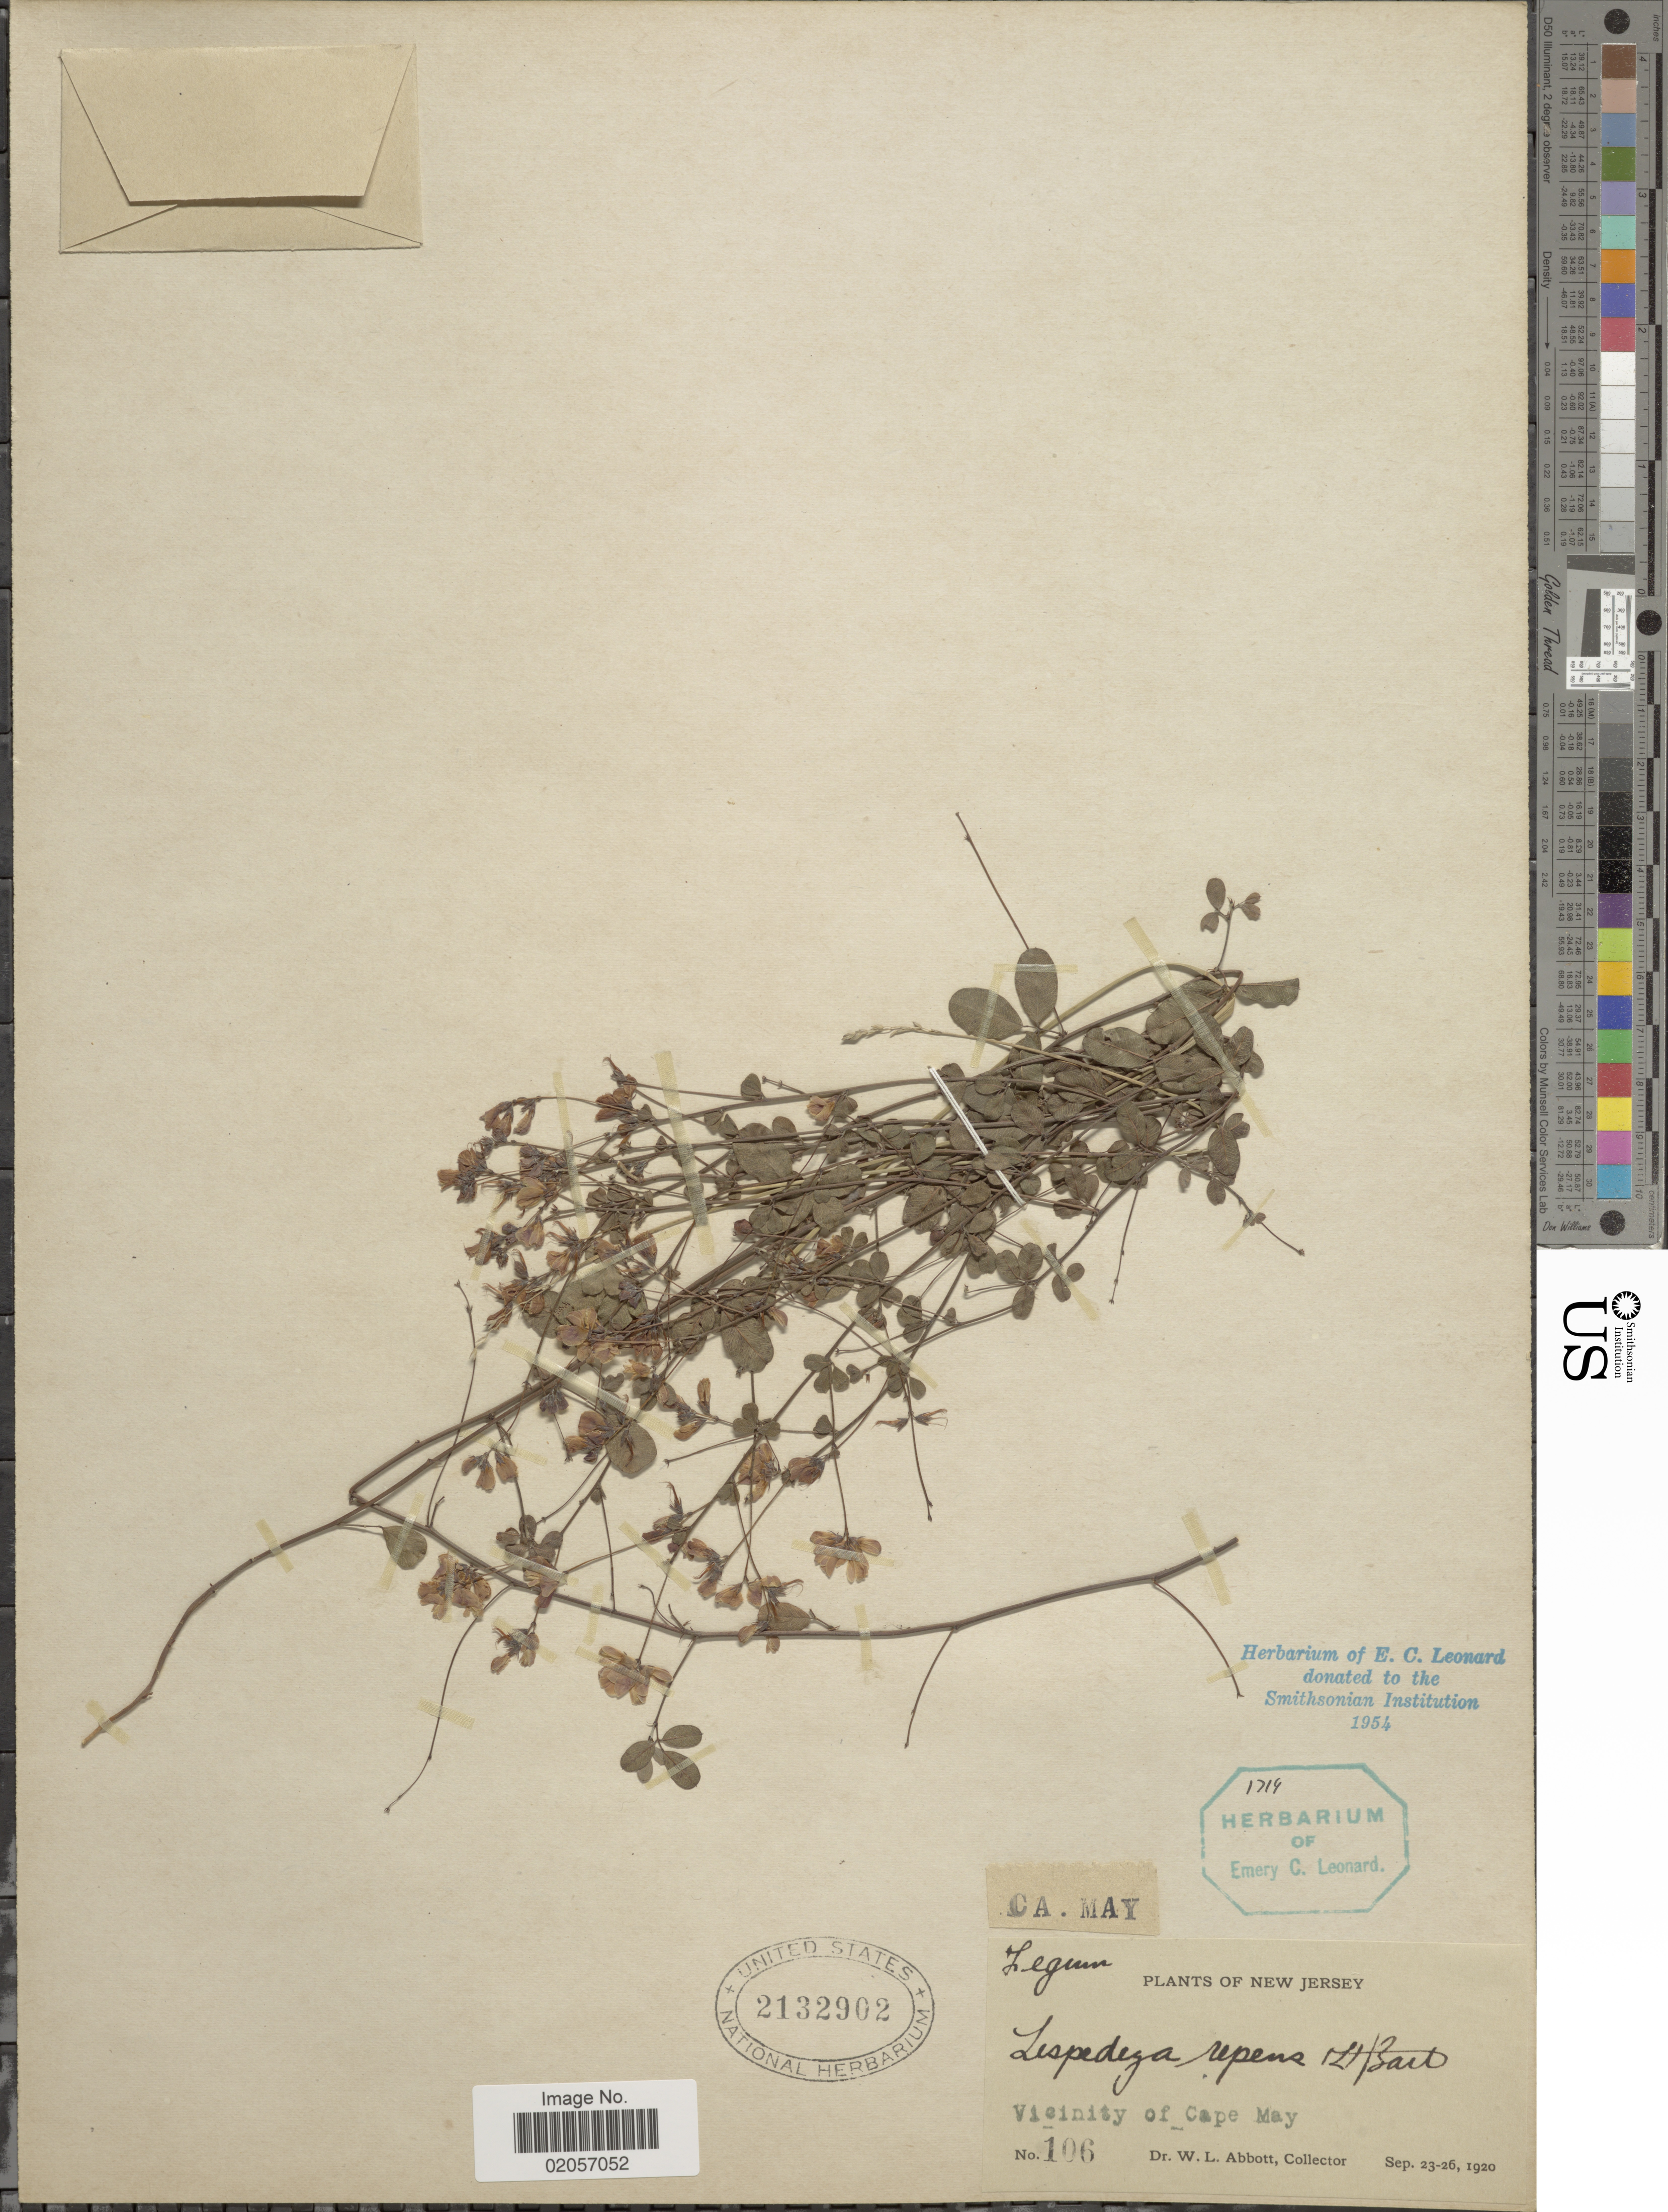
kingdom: Plantae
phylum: Tracheophyta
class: Magnoliopsida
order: Fabales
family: Fabaceae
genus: Lespedeza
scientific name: Lespedeza repens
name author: (L.) W.P.C. Barton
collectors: W. L. Abbott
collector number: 106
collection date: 1920-09-23/1920-09-26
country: United States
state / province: New Jersey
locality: Vicinity of Cape May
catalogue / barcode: US 2132902